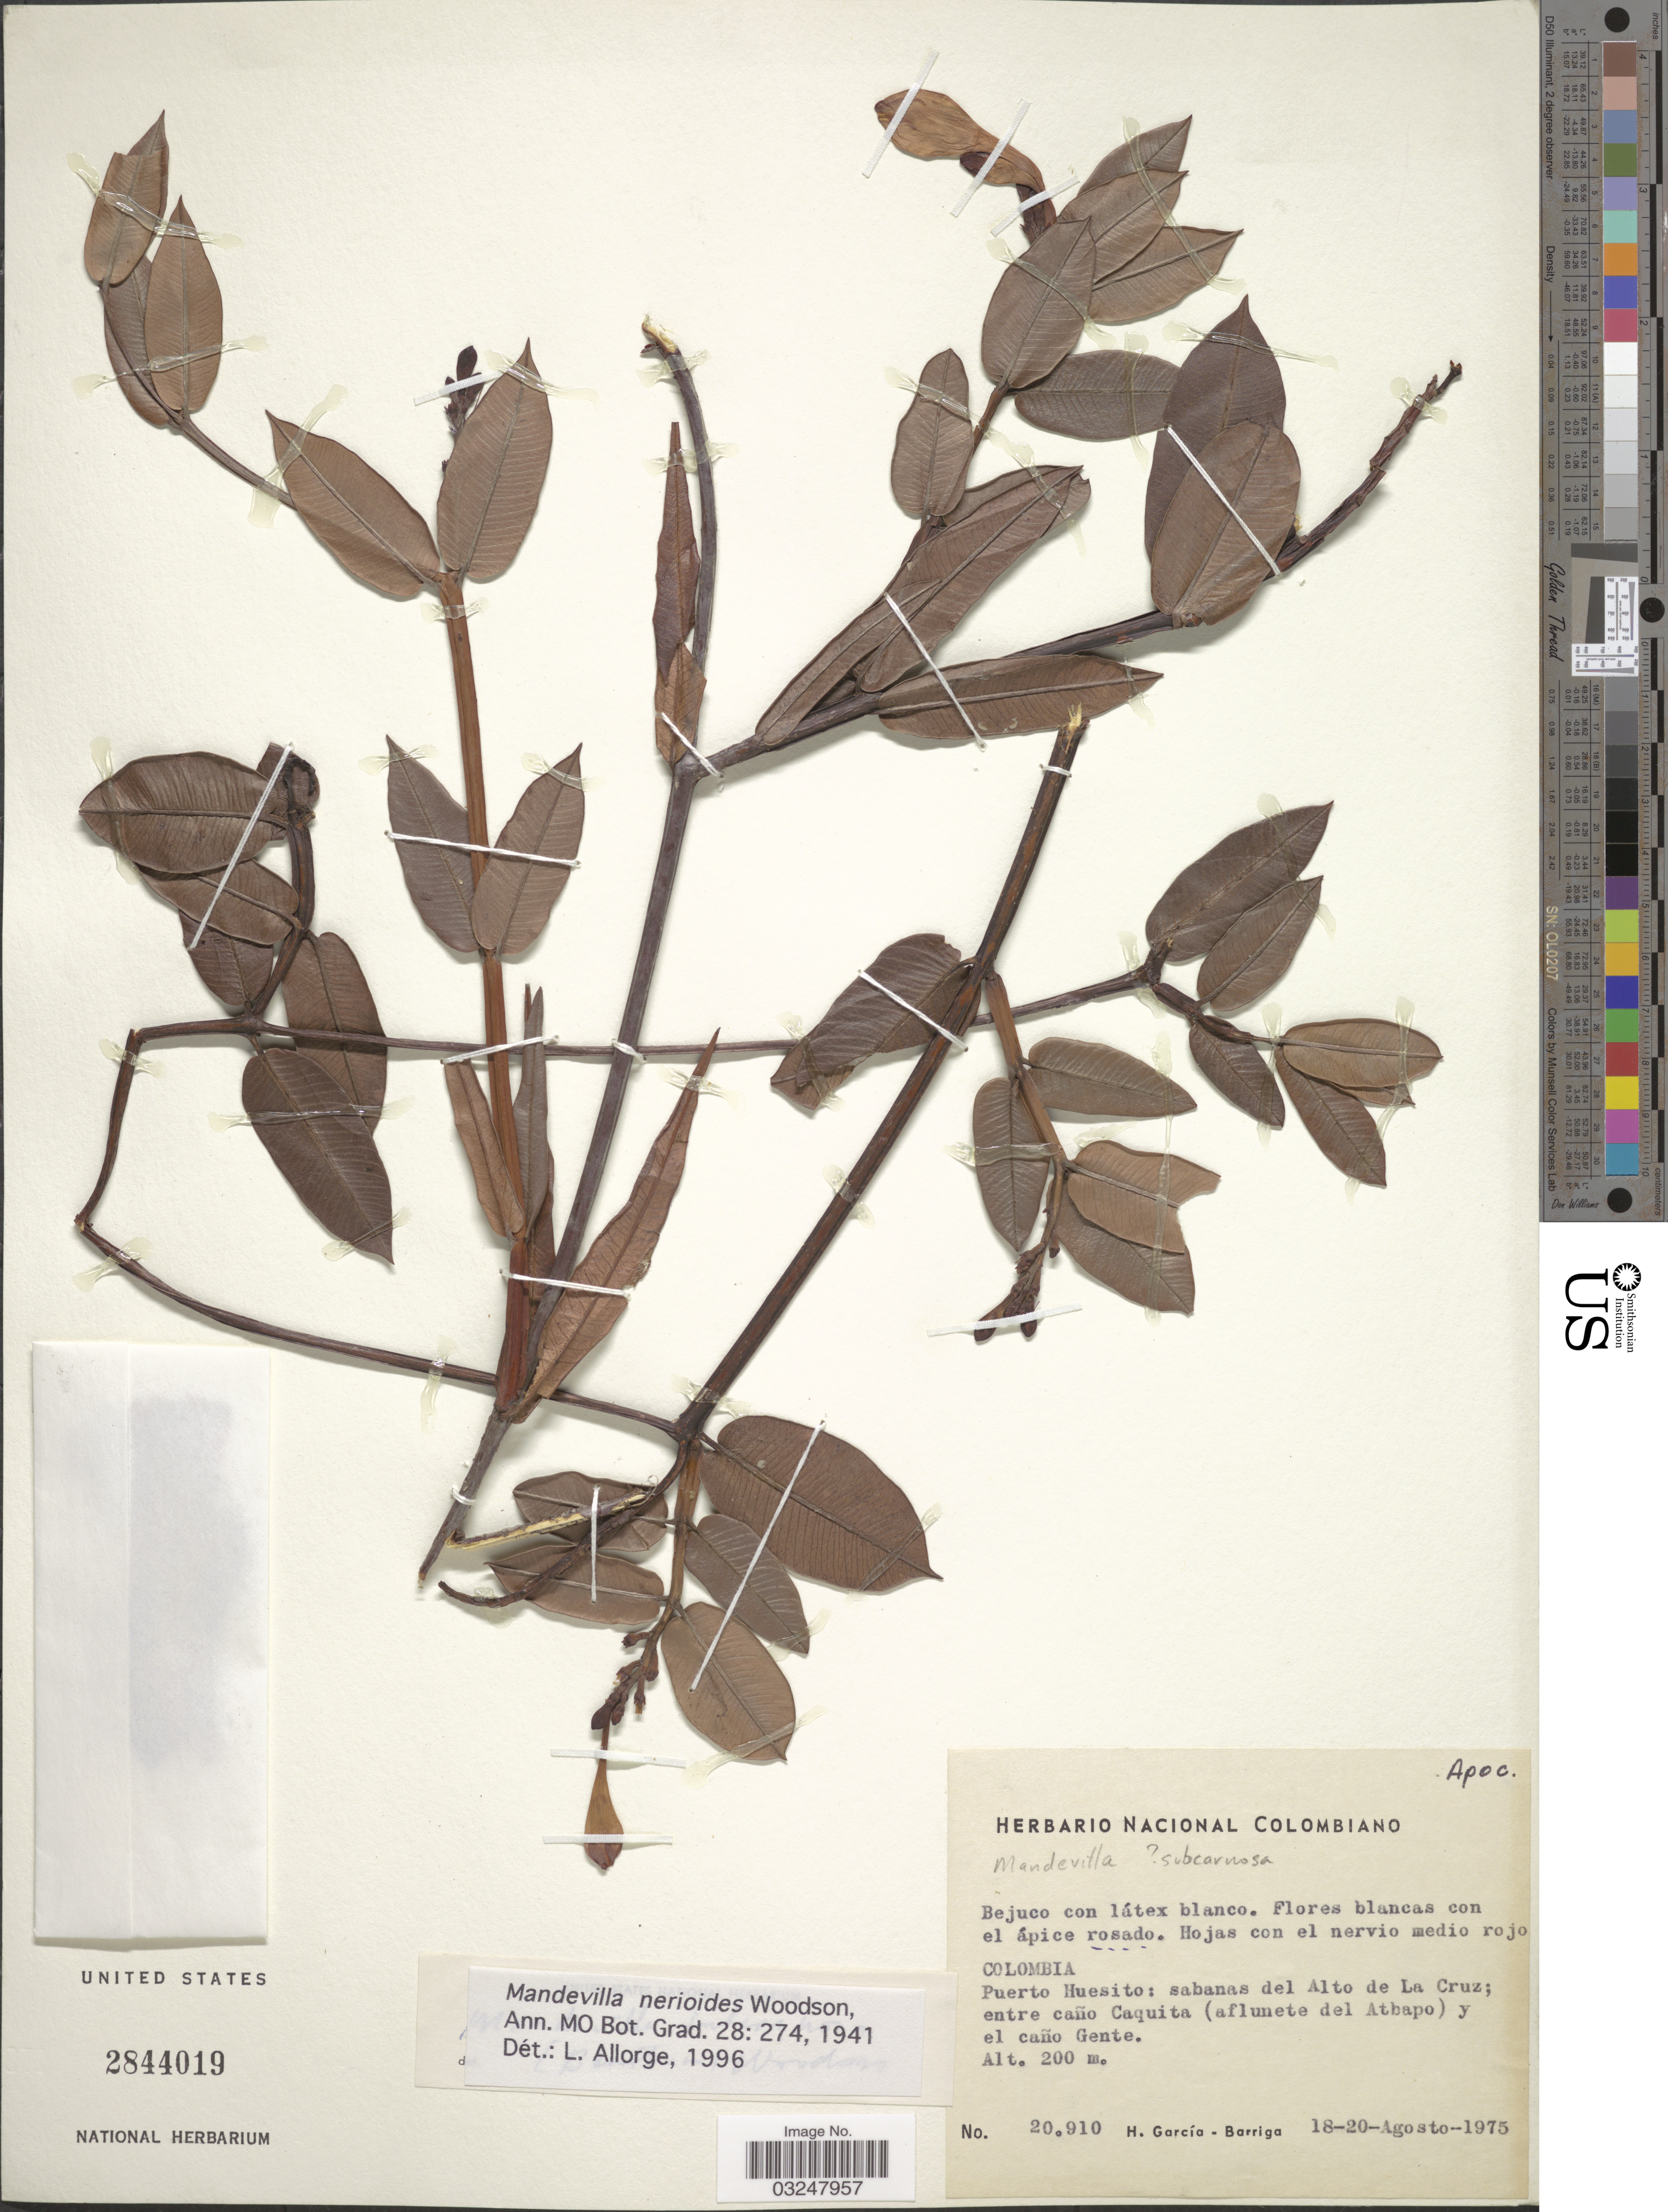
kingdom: Plantae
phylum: Tracheophyta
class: Magnoliopsida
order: Gentianales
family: Apocynaceae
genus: Mandevilla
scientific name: Mandevilla nerioides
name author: Woodson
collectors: H. García Barriga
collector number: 20910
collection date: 1975-08-18/1975-08-20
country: Colombia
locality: Puerto Huesito: sabanas del Alto de La Cruz; entre caño Caquita (aflunete del Atbapo) y el caño Gente.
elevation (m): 200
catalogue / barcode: US 2844019